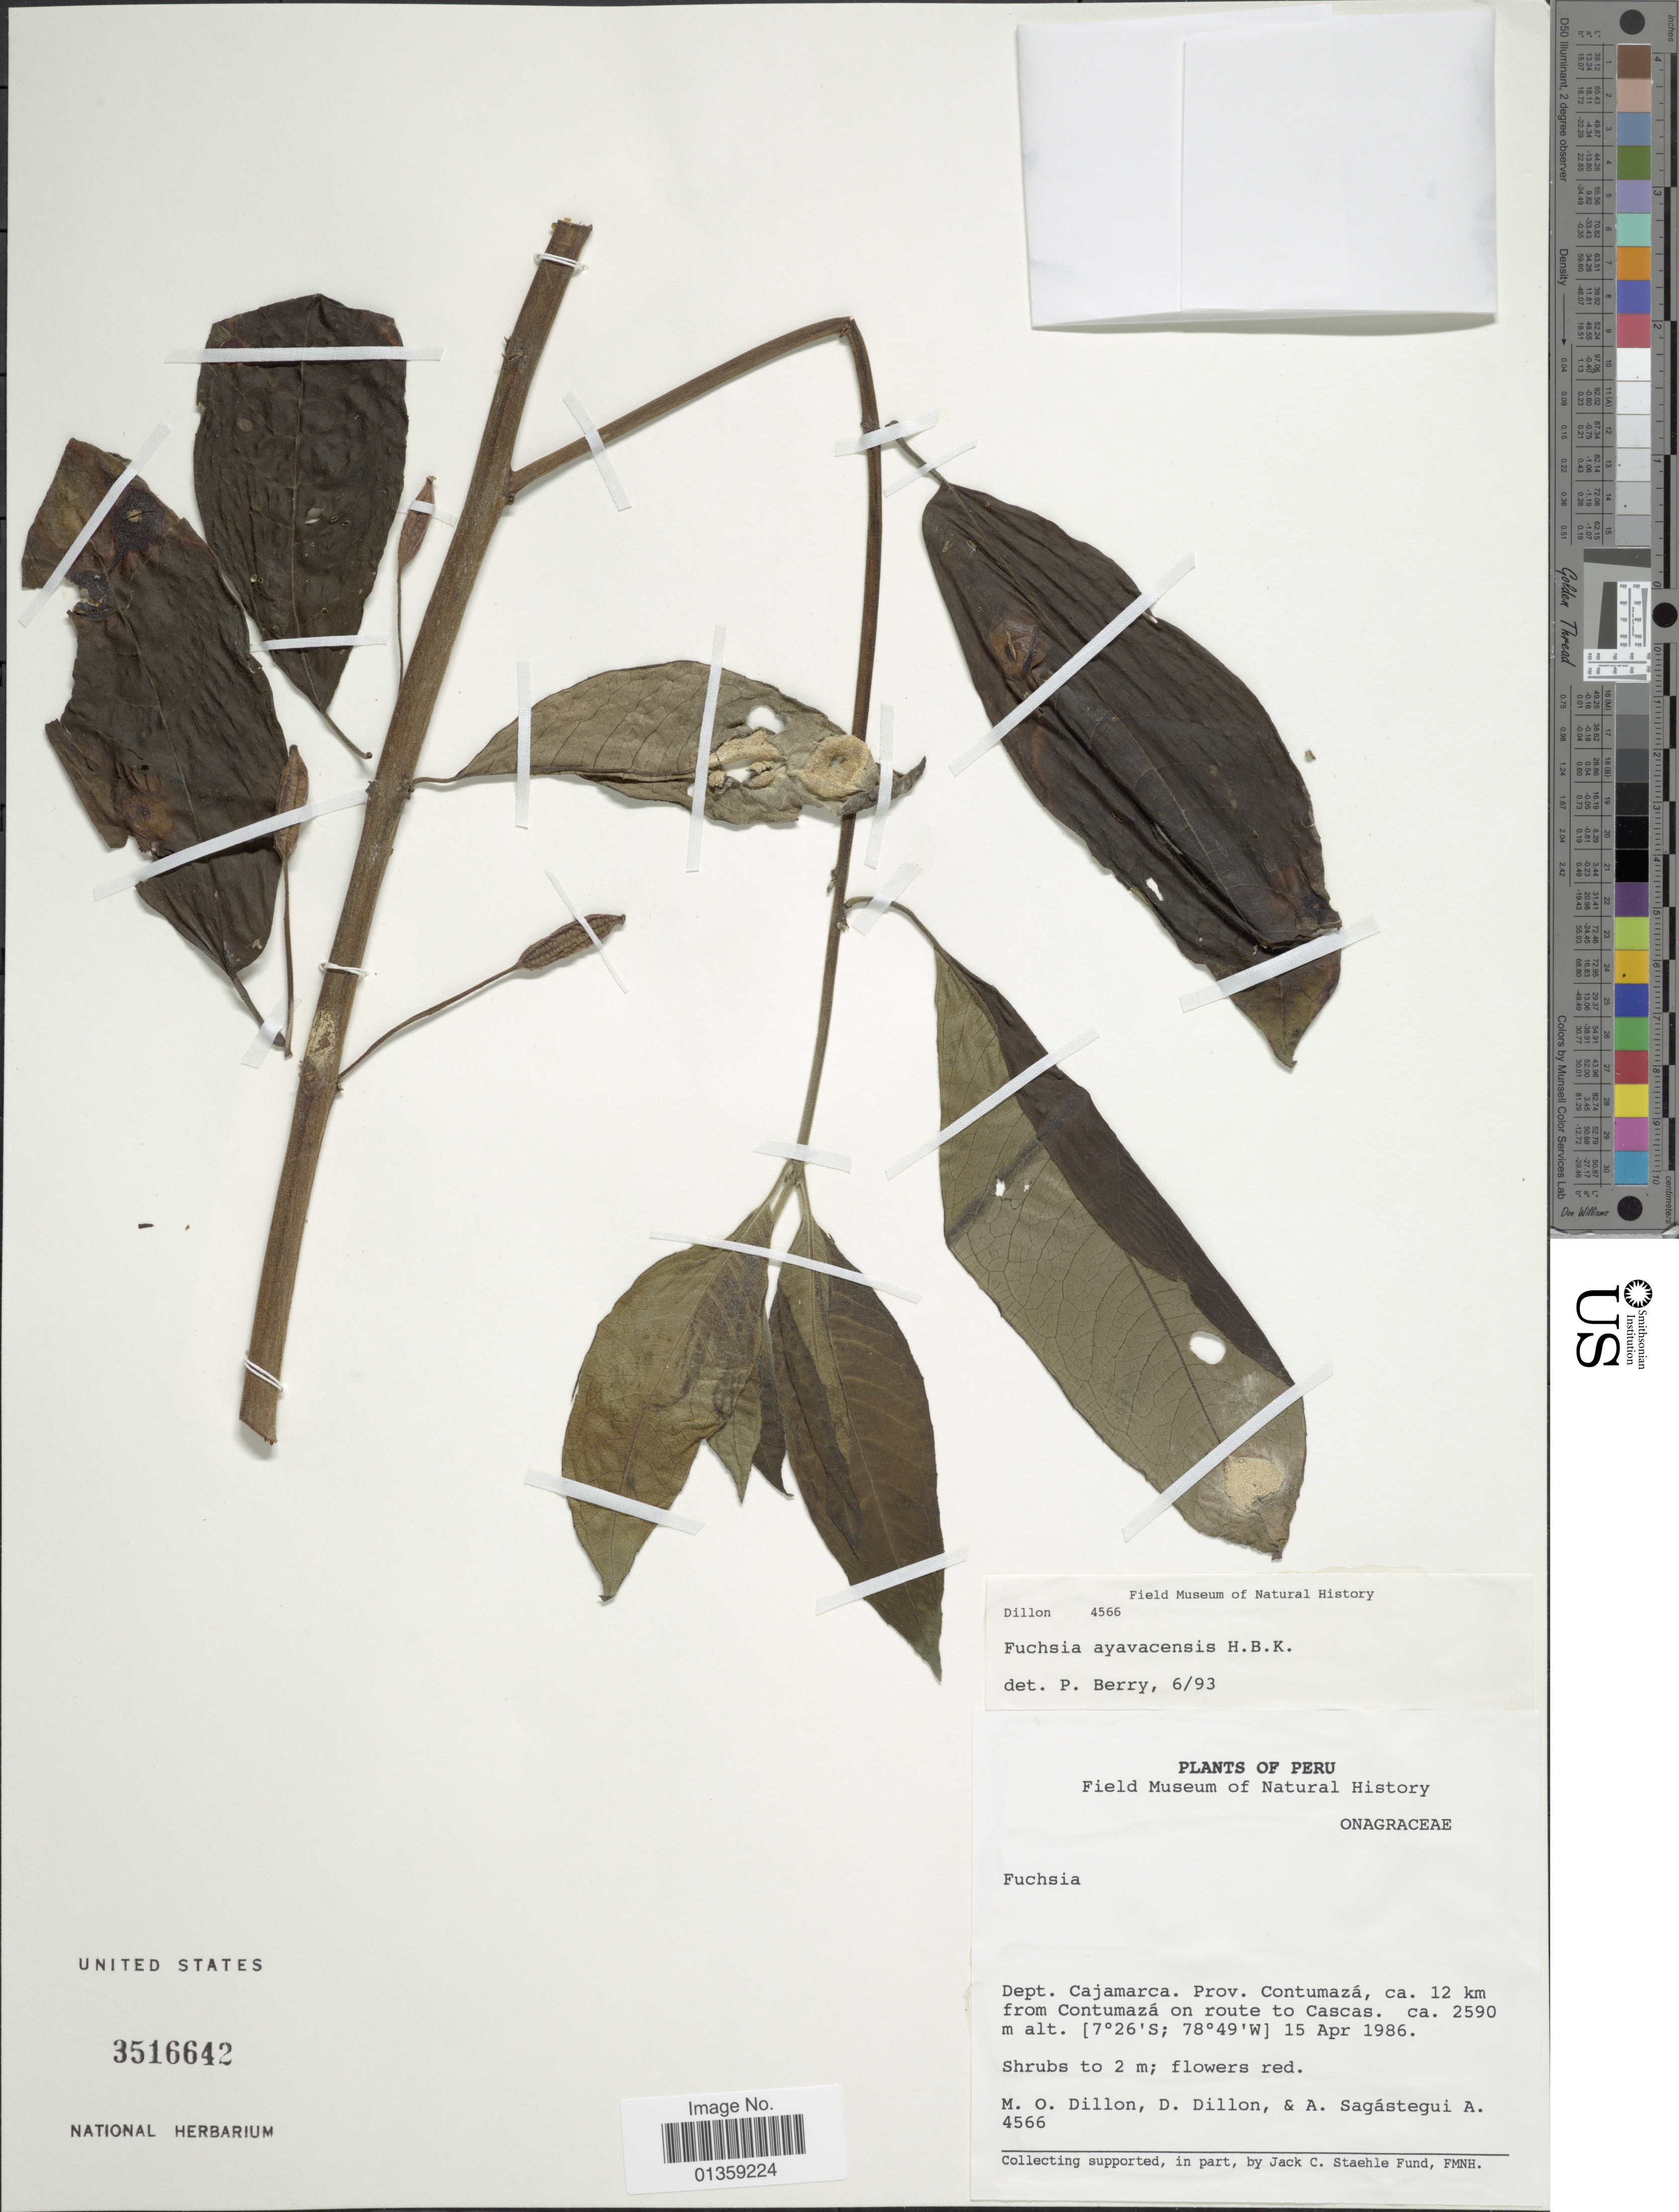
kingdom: Plantae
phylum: Tracheophyta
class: Magnoliopsida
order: Myrtales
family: Onagraceae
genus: Fuchsia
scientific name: Fuchsia ayavacensis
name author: Kunth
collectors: M. O. Dillon, D. Dillon & A. Sagástegui A.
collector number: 4566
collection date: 1986-04-15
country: Peru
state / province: Cajamarca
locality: Prov. Contumazá, ca. 12 km from Contumazá on route to Cascas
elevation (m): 2590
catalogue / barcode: US 3516642